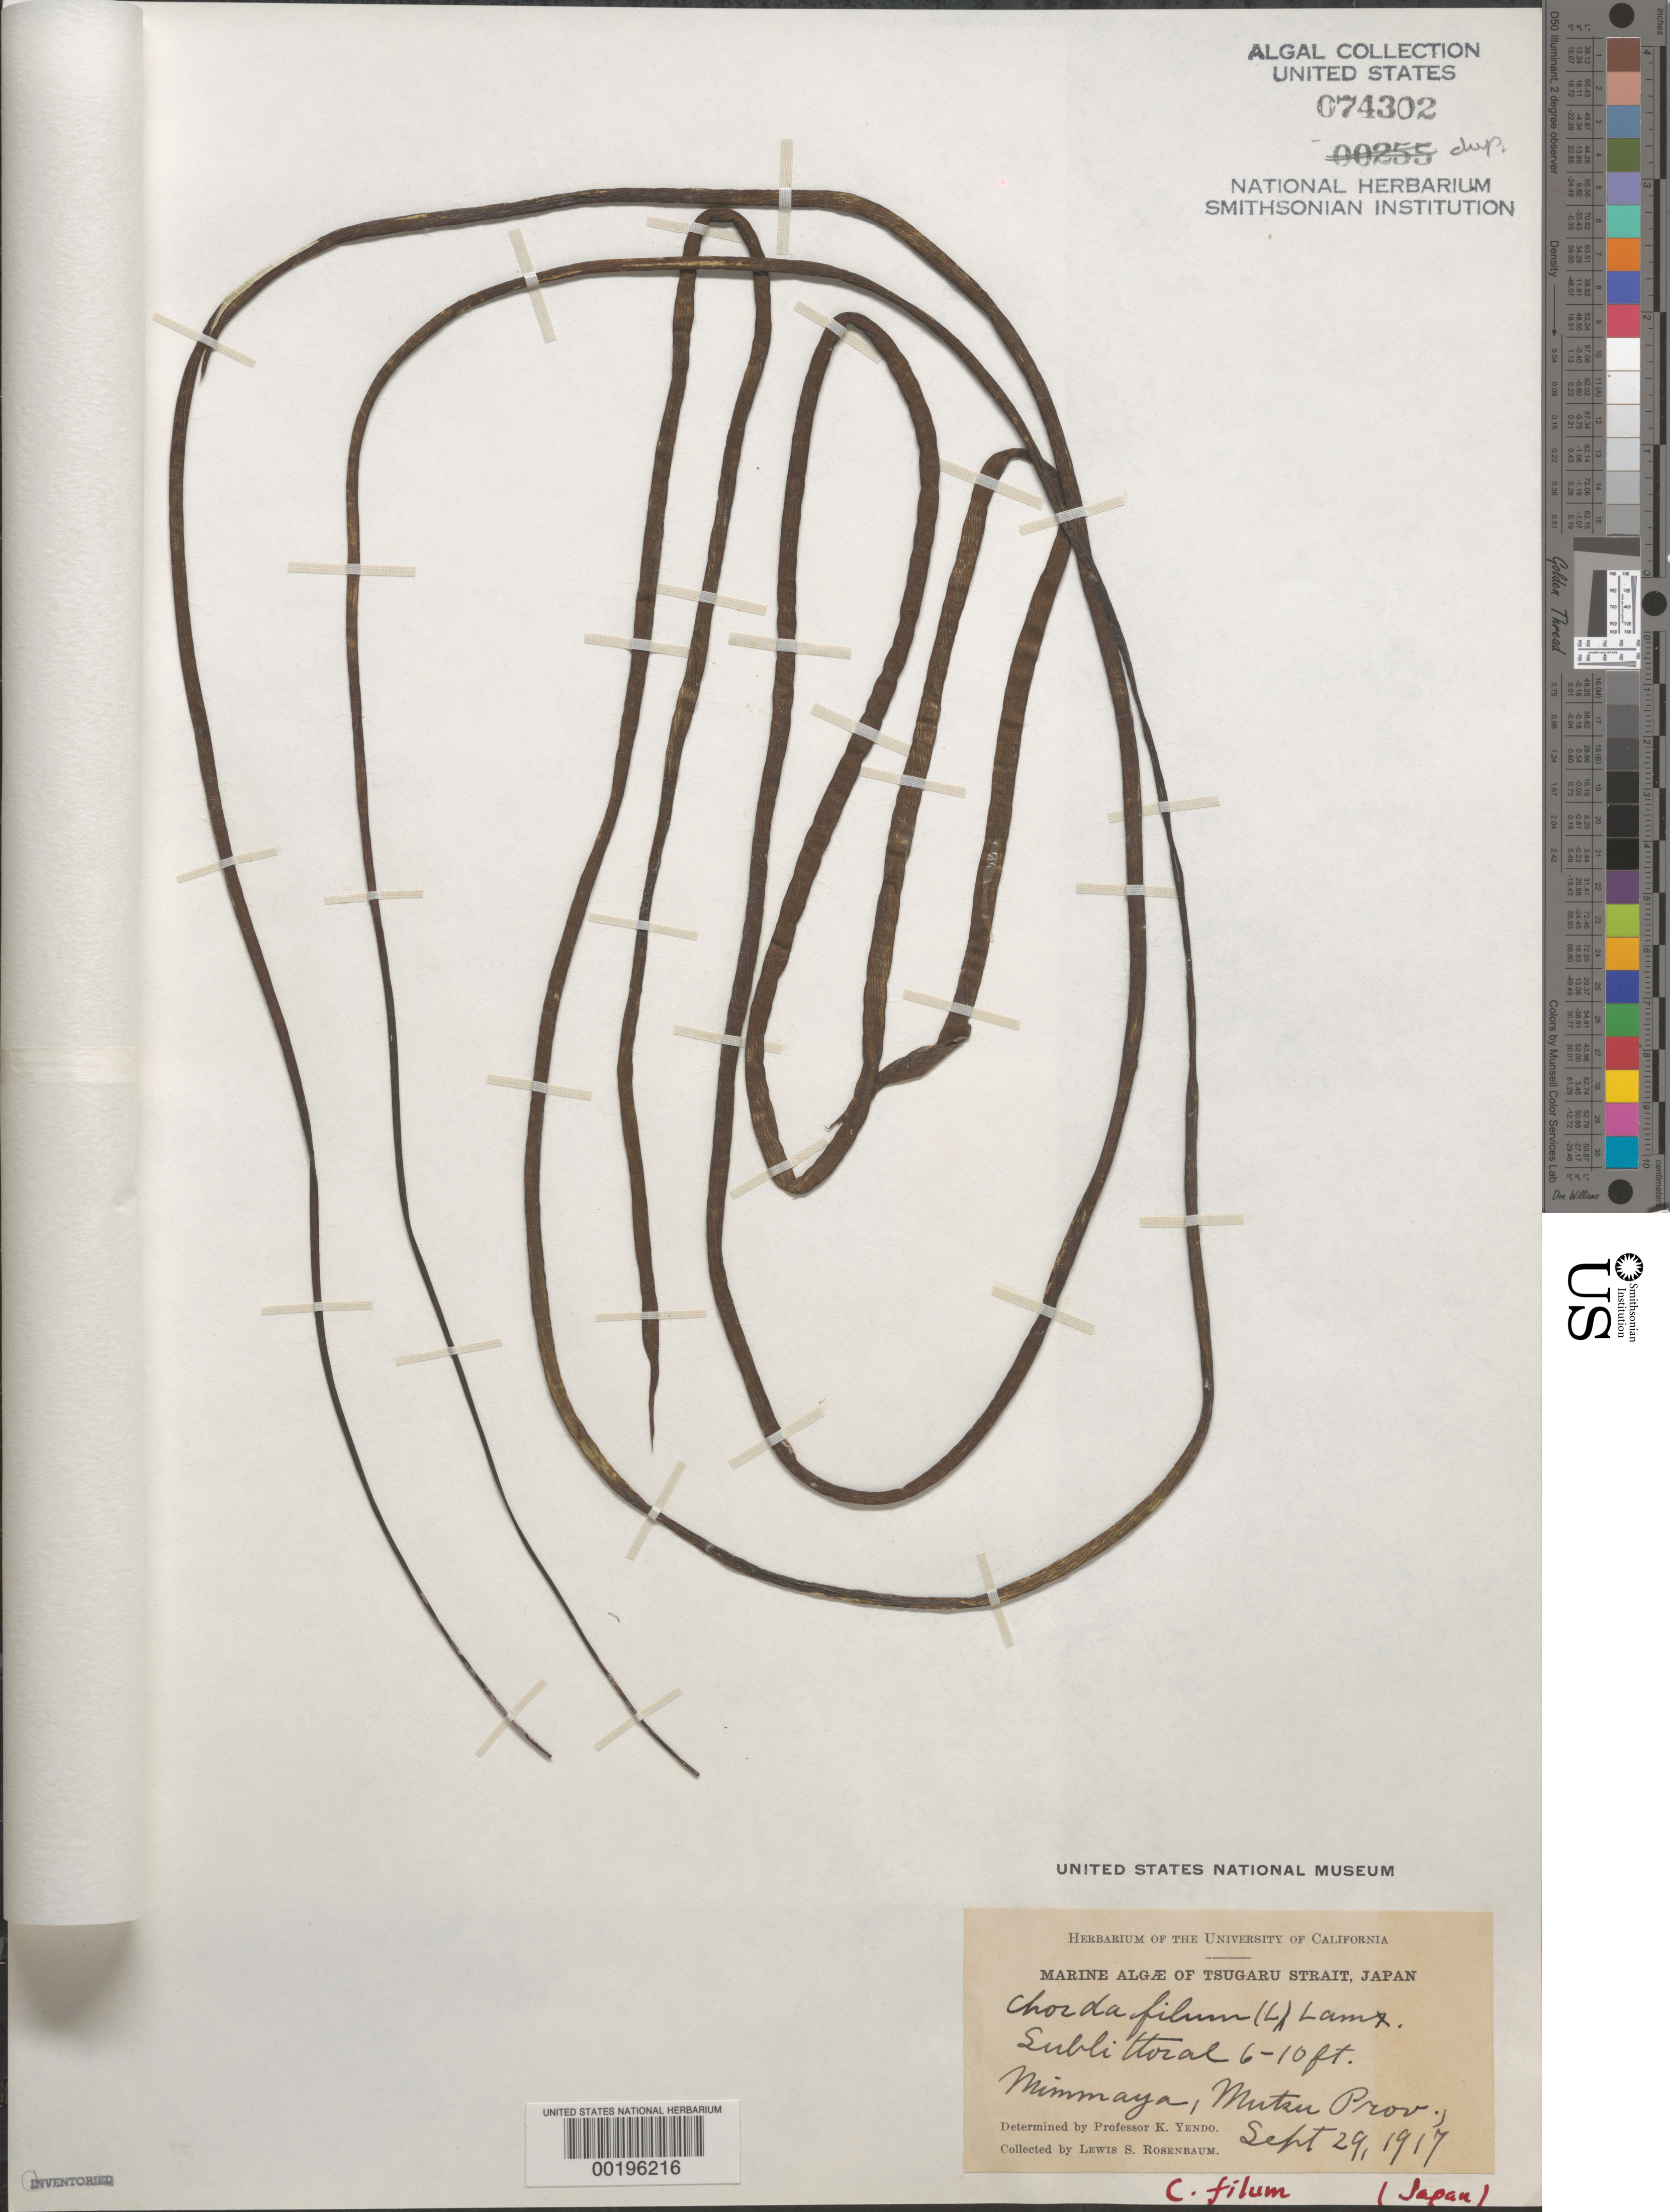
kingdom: Chromista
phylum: Ochrophyta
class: Phaeophyceae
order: Laminariales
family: Chordaceae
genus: Chorda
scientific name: Chorda filum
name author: (L.) Stackh.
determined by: Yendo, K.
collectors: L. Rosenbaum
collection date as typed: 29 Sep 1917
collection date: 1917-09-29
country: Japan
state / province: Aomori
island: Honshu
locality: Mimmaya, Tsugaru Strait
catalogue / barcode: US 74302